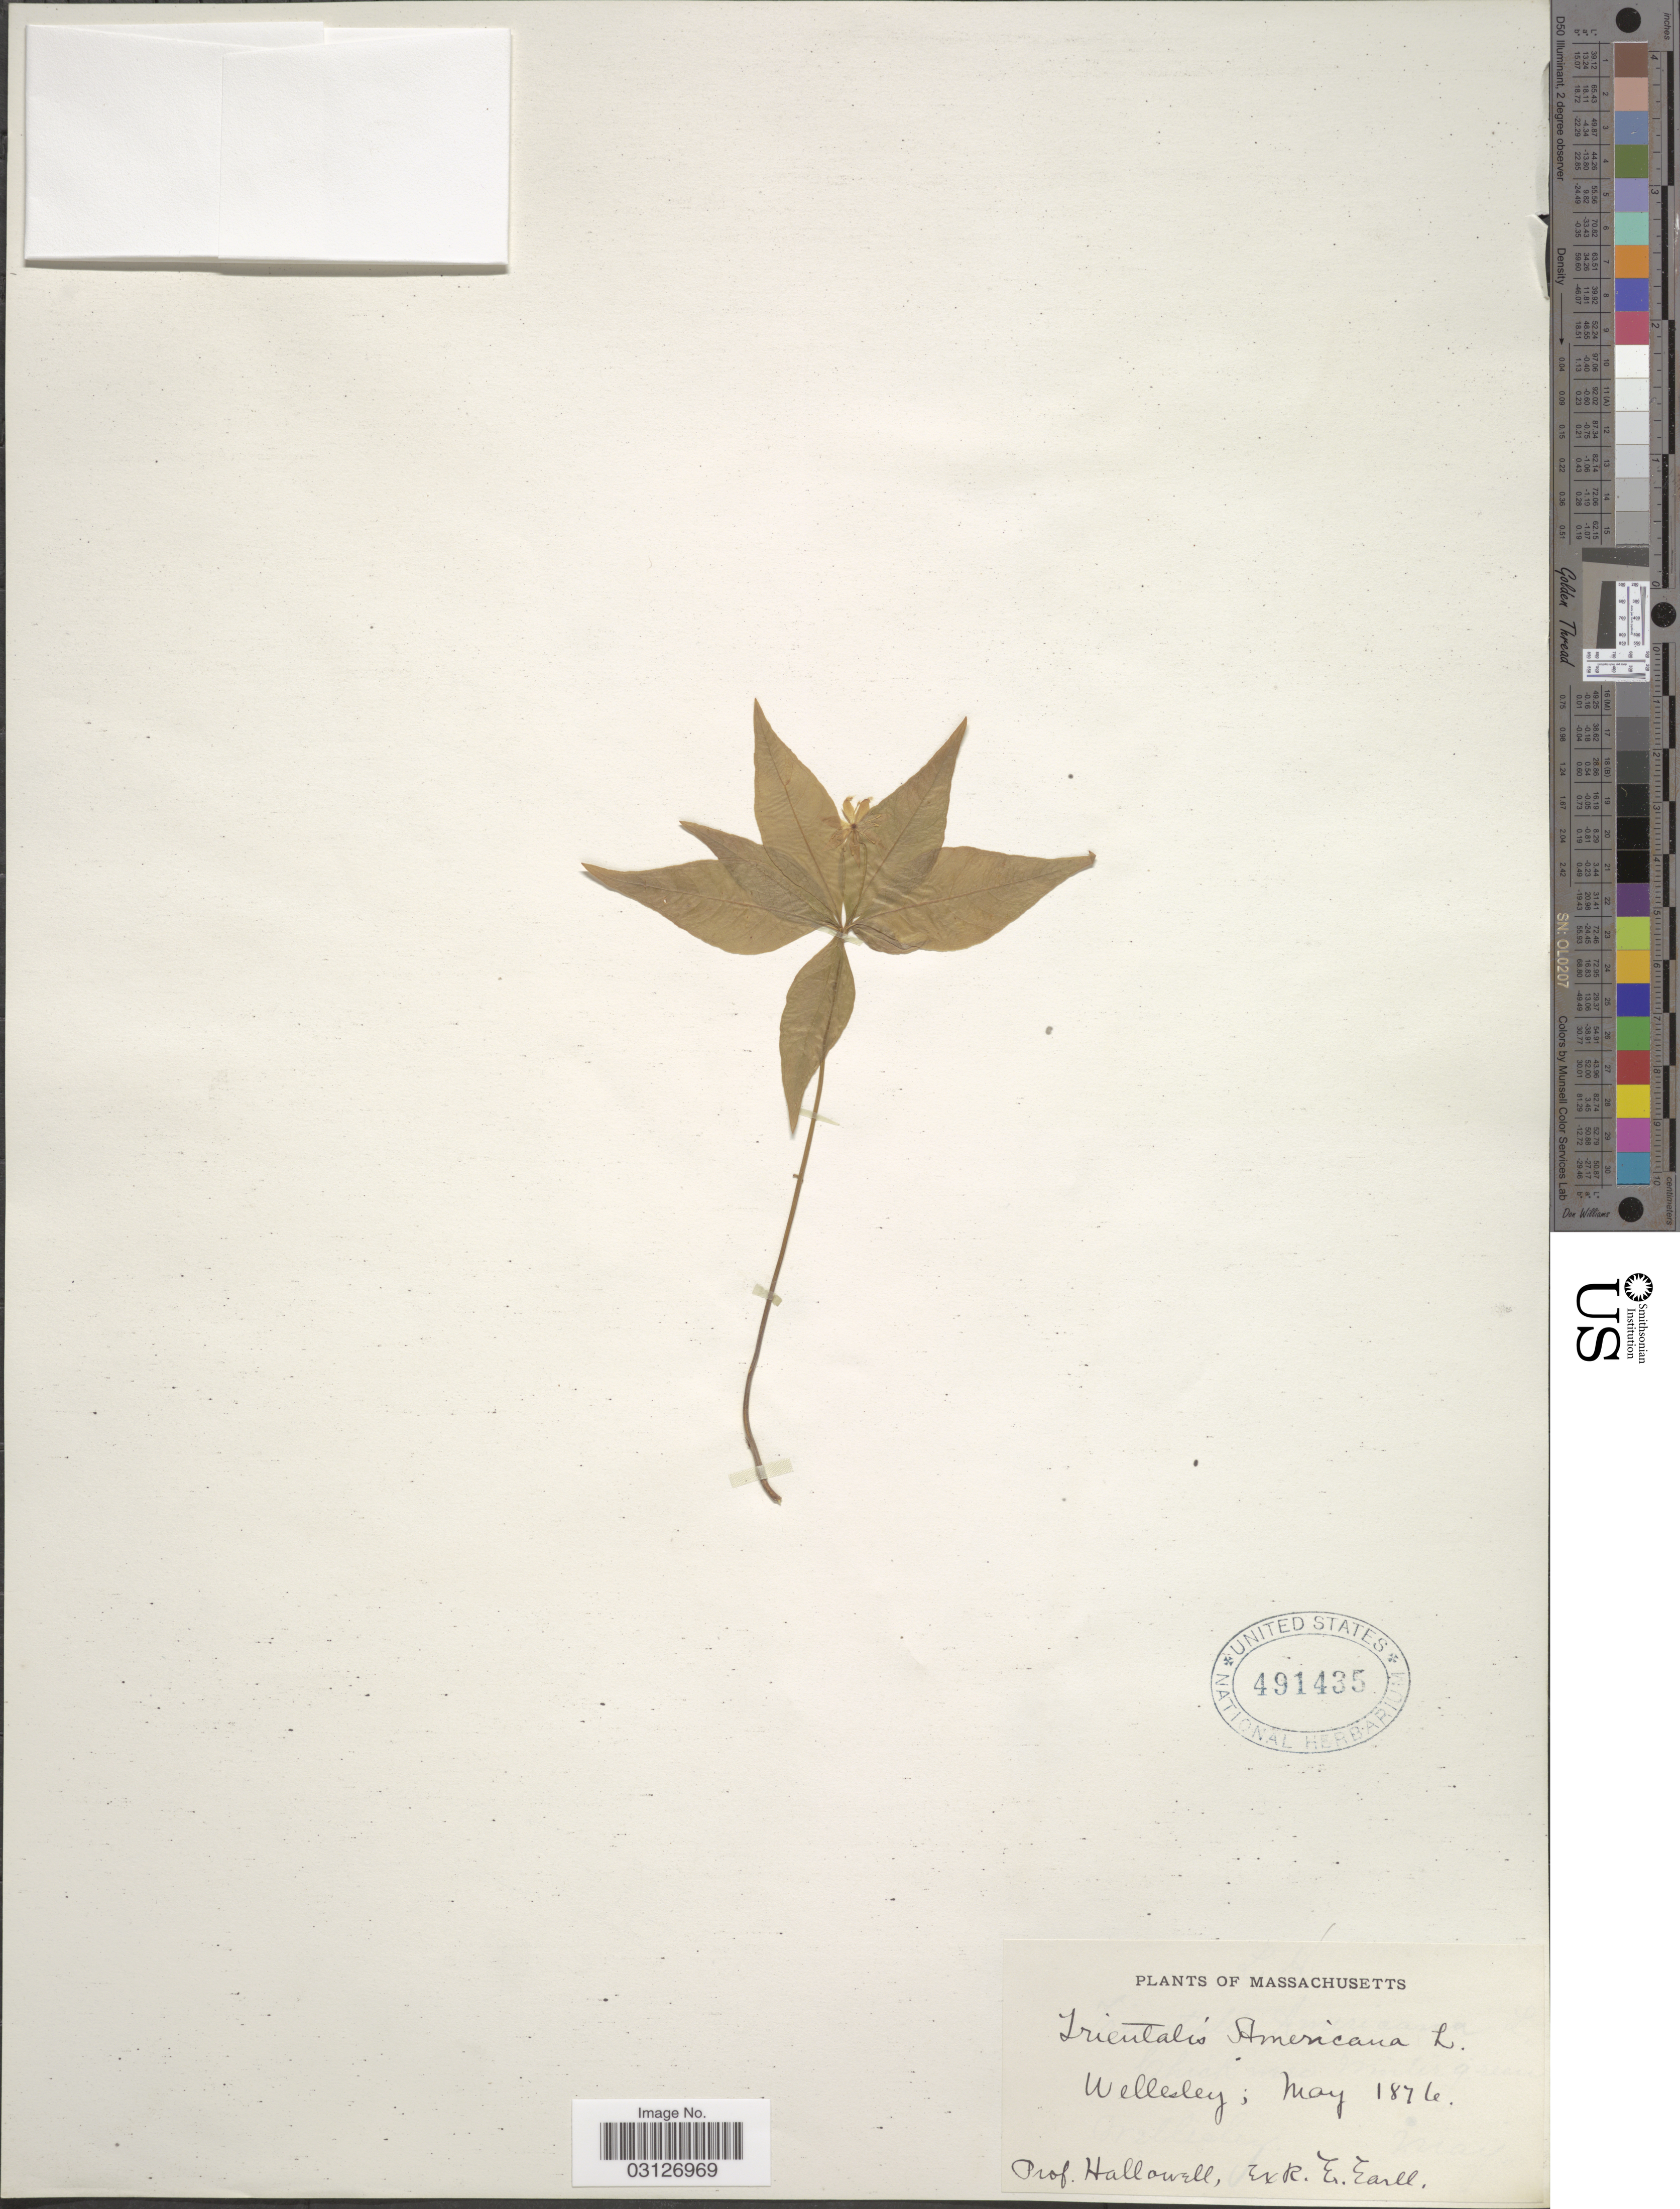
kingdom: Plantae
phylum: Tracheophyta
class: Magnoliopsida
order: Ericales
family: Primulaceae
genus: Trientalis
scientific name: Trientalis americana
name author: Pursh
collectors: -. Hallowell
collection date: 1876-05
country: United States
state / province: Massachusetts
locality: Wellesley.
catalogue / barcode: US 491435